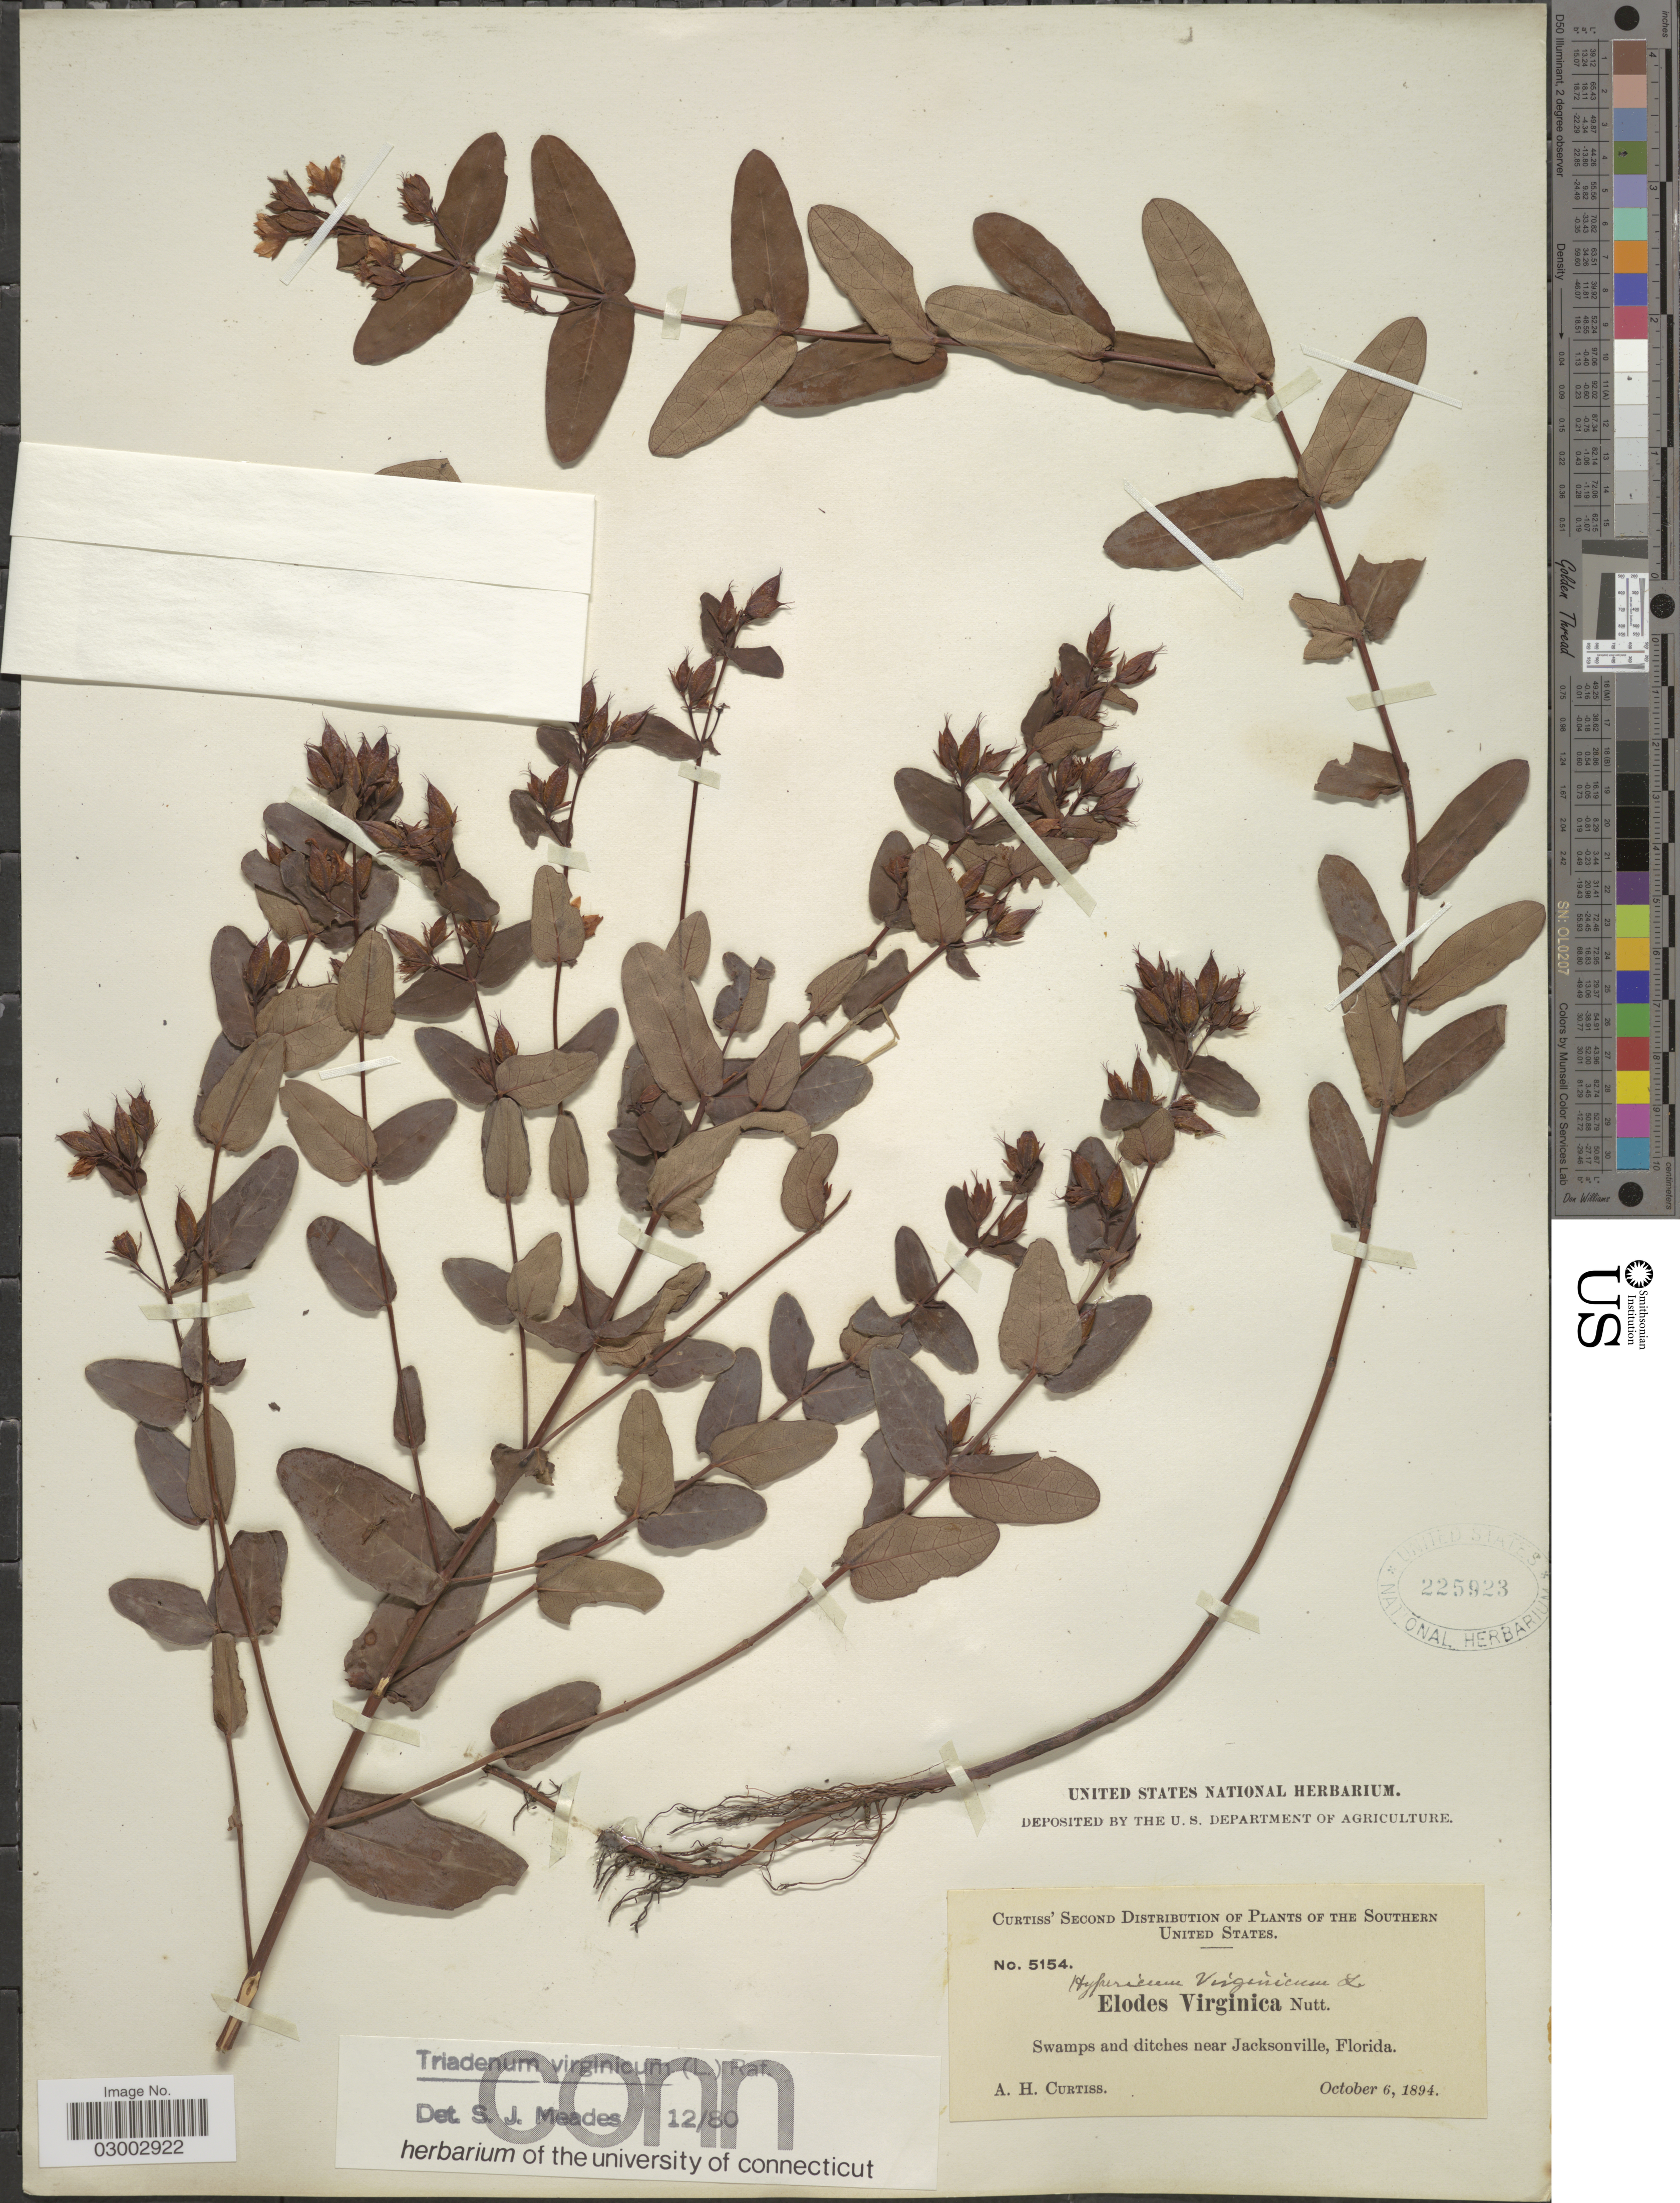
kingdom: Plantae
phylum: Tracheophyta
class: Magnoliopsida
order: Malpighiales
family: Hypericaceae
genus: Hypericum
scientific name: Hypericum virginicum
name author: L.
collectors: A. H. Curtiss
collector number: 5154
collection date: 1894-10-06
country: United States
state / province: Florida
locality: The Southern United States. Swamps and ditches near Jacksonville.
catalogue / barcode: US 225923